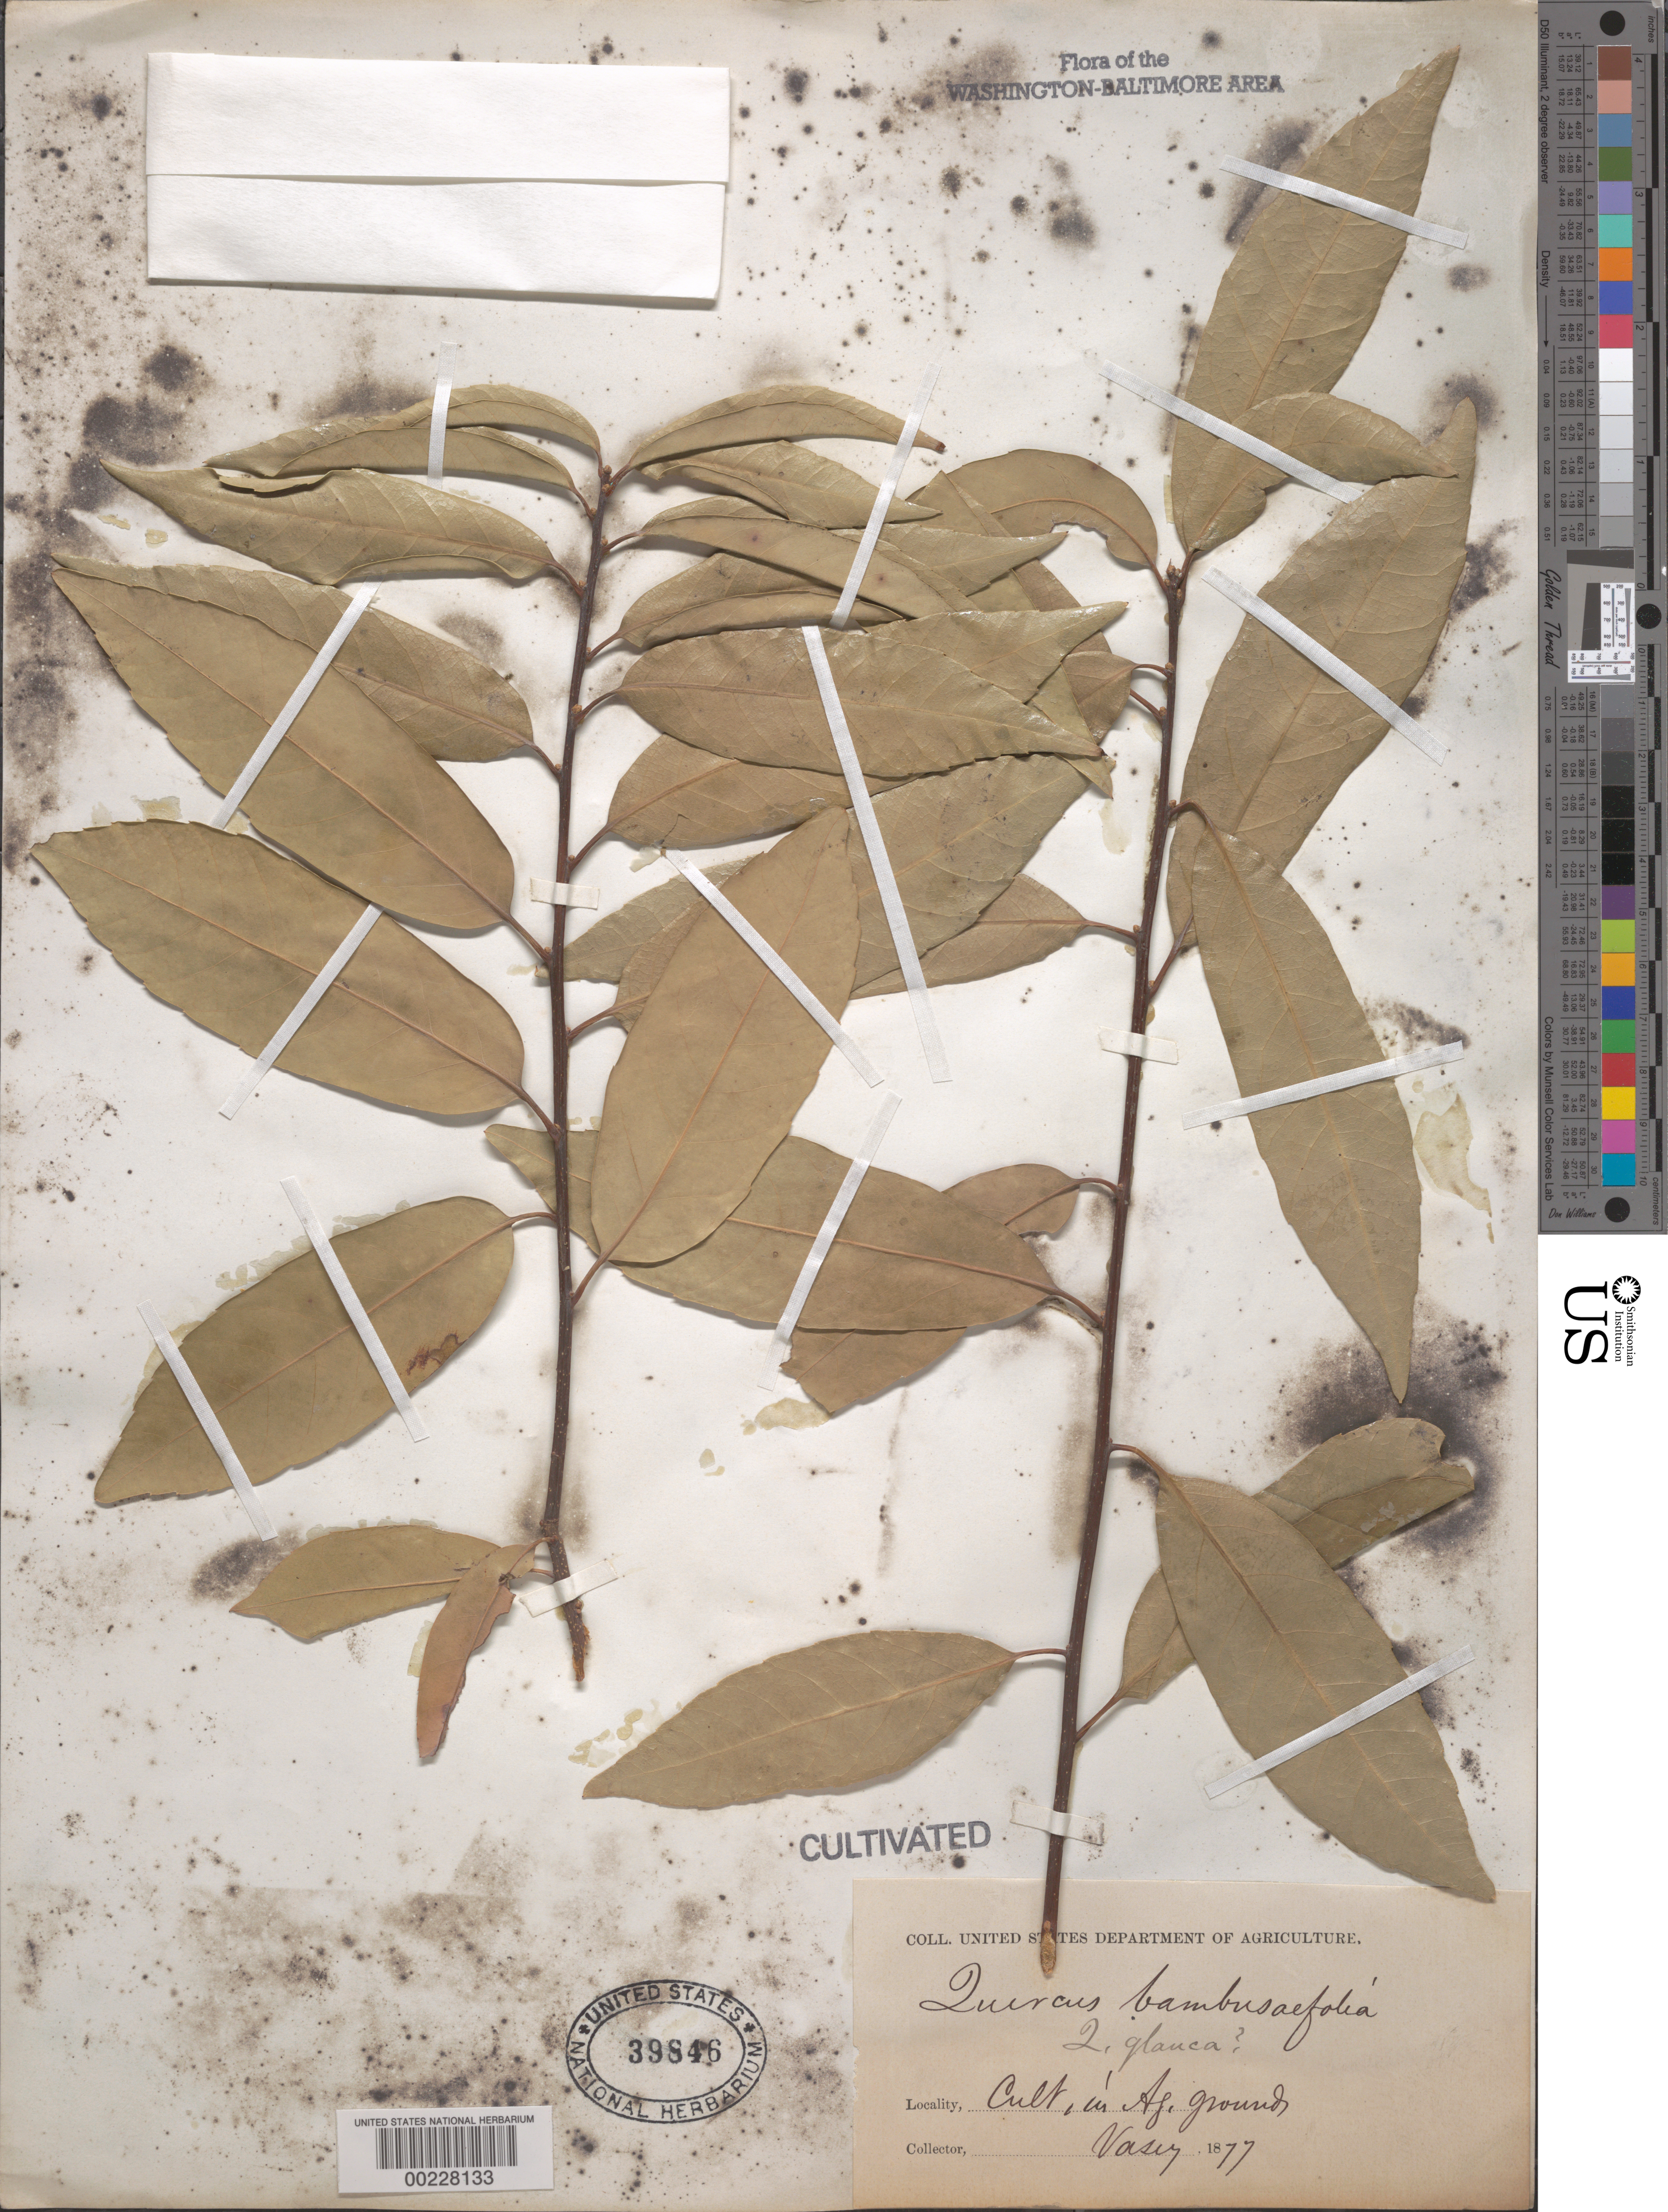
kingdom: Plantae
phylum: Tracheophyta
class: Magnoliopsida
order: Fagales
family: Fagaceae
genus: Quercus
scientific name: Quercus bambusaefolia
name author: Hance in Seem.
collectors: G. R. Vasey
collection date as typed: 1877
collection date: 1877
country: United States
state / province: District of Columbia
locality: Agricultural grounds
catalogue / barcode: US 39846